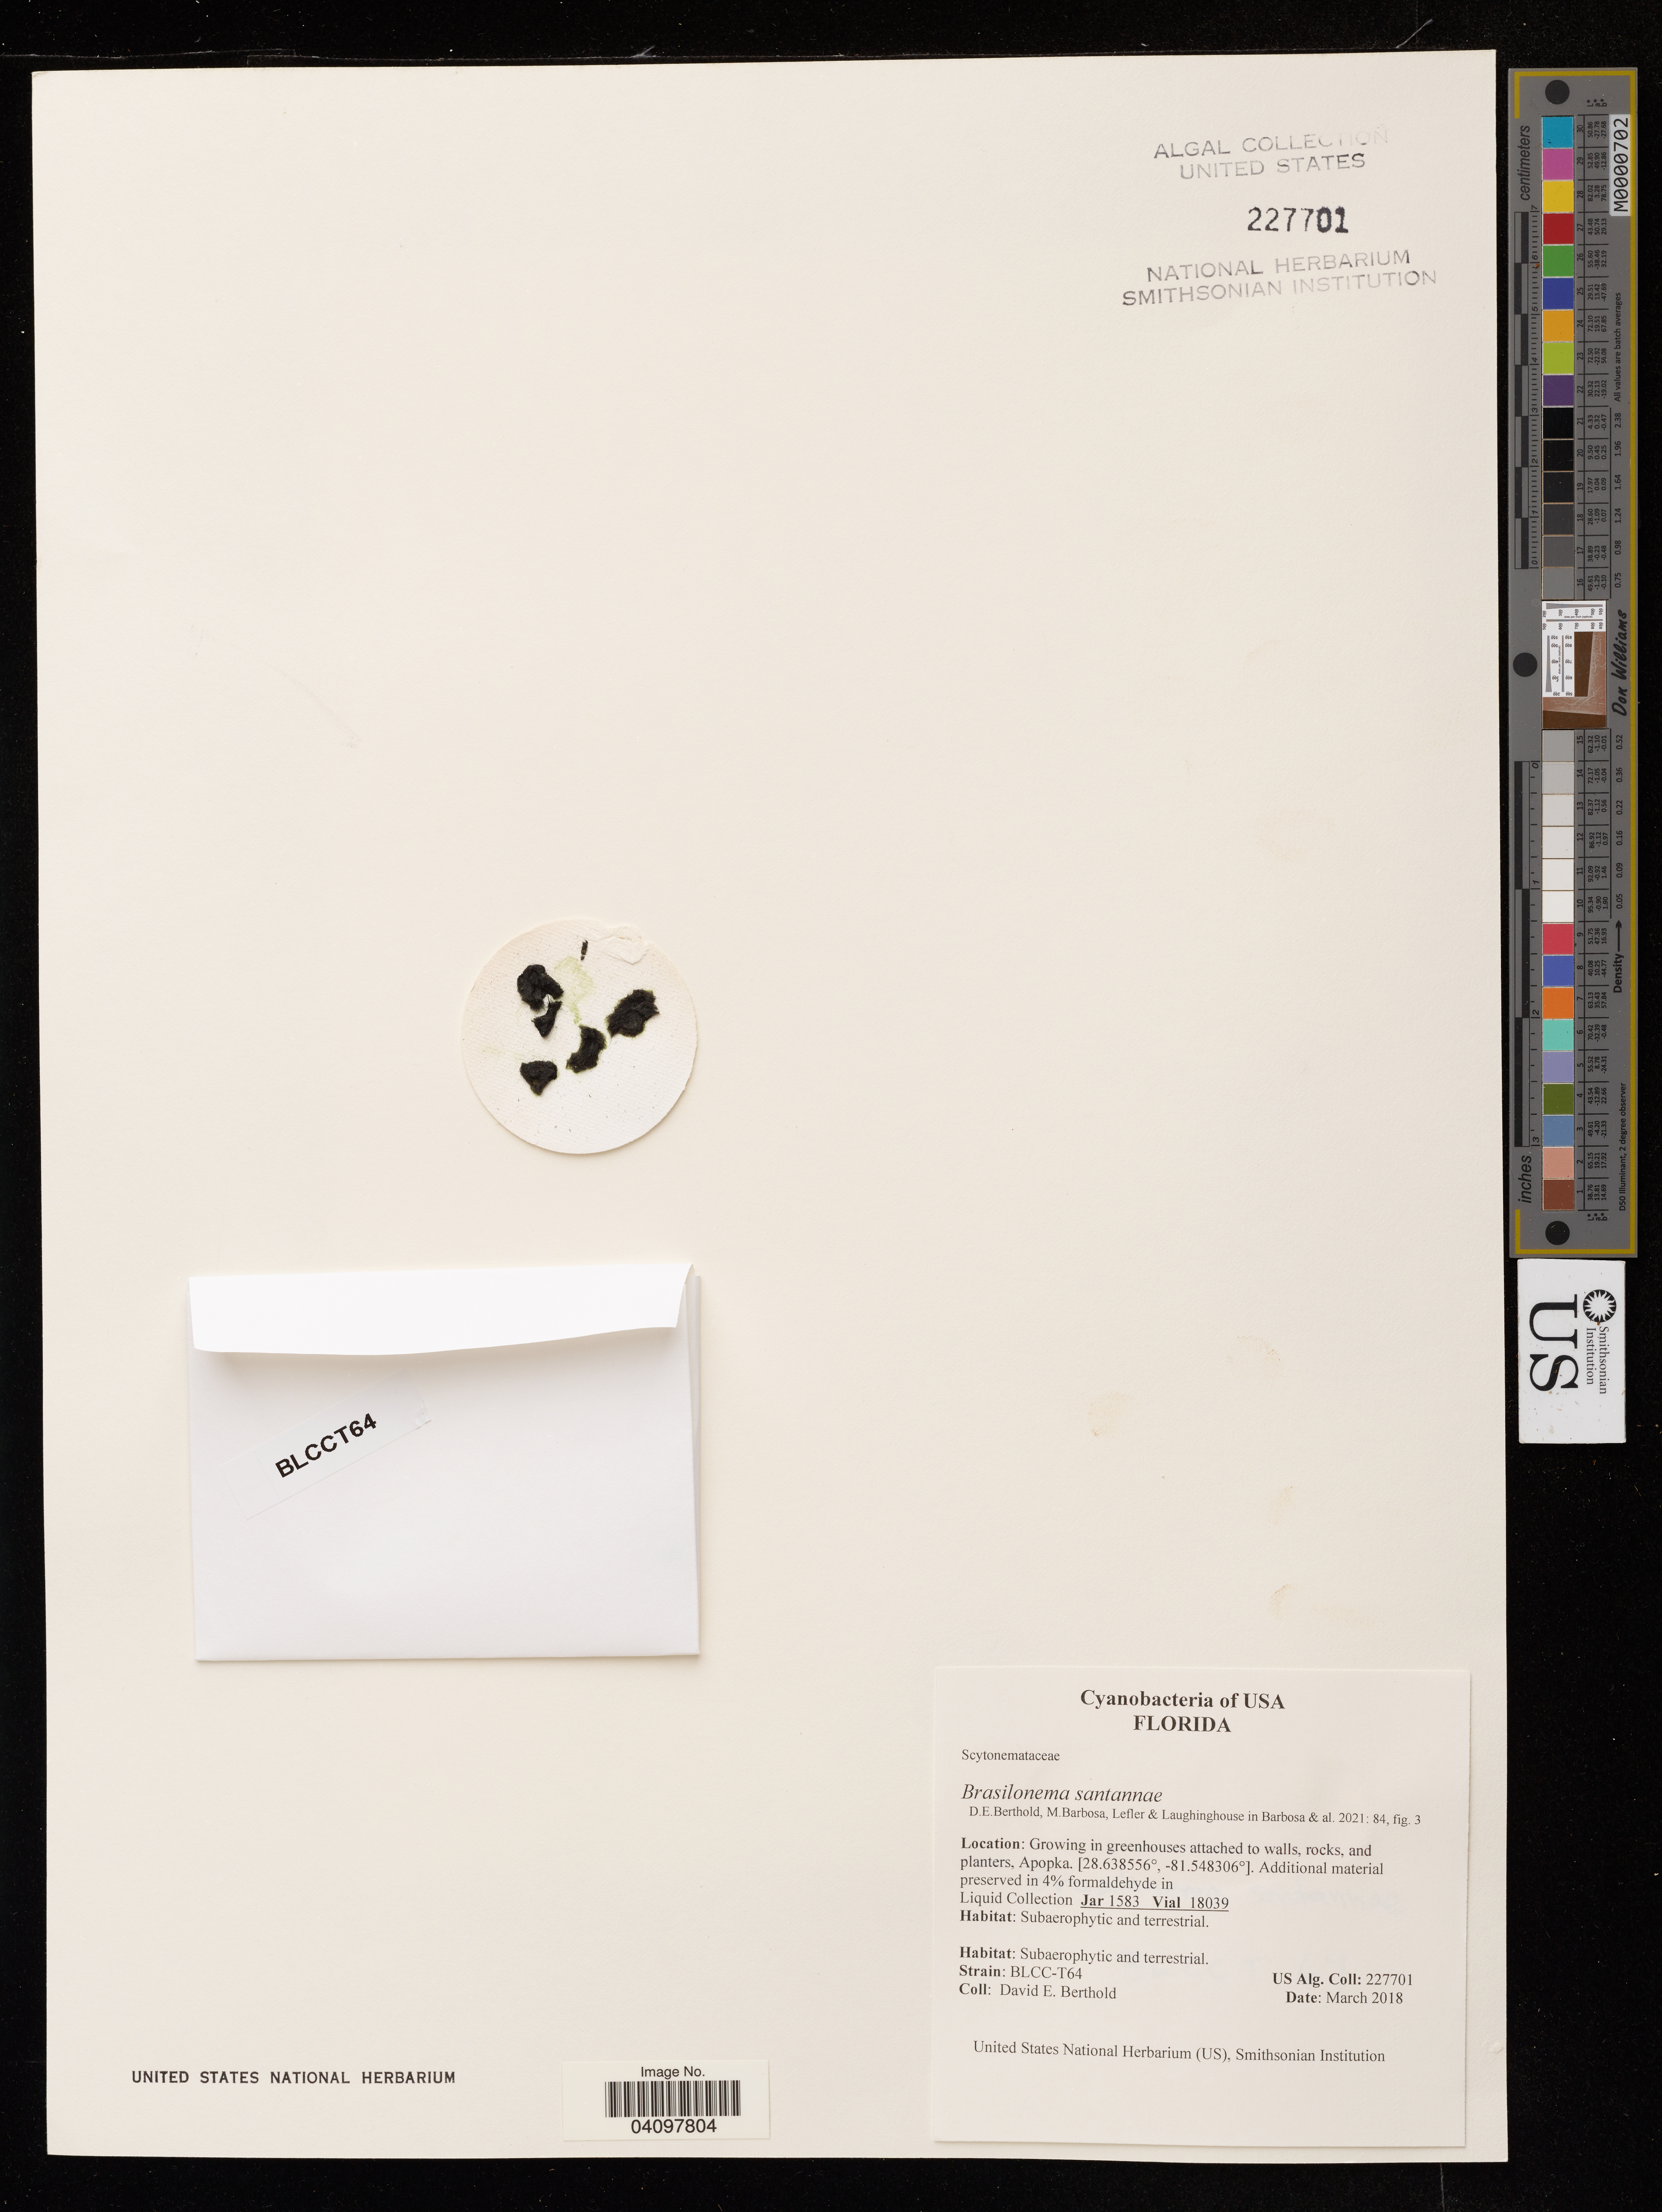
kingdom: Bacteria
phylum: Cyanobacteria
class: Cyanobacteriia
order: Cyanobacteriales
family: Nostocaceae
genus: Brasilonema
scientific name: Brasilonema santannae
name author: D.E. Berthold et al.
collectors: D. Berthold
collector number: BLCC-T64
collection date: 2018-03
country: United States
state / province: Florida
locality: Growing in greenhouses attached to walls, rocks, and planters, Apopka.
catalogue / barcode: US 227701